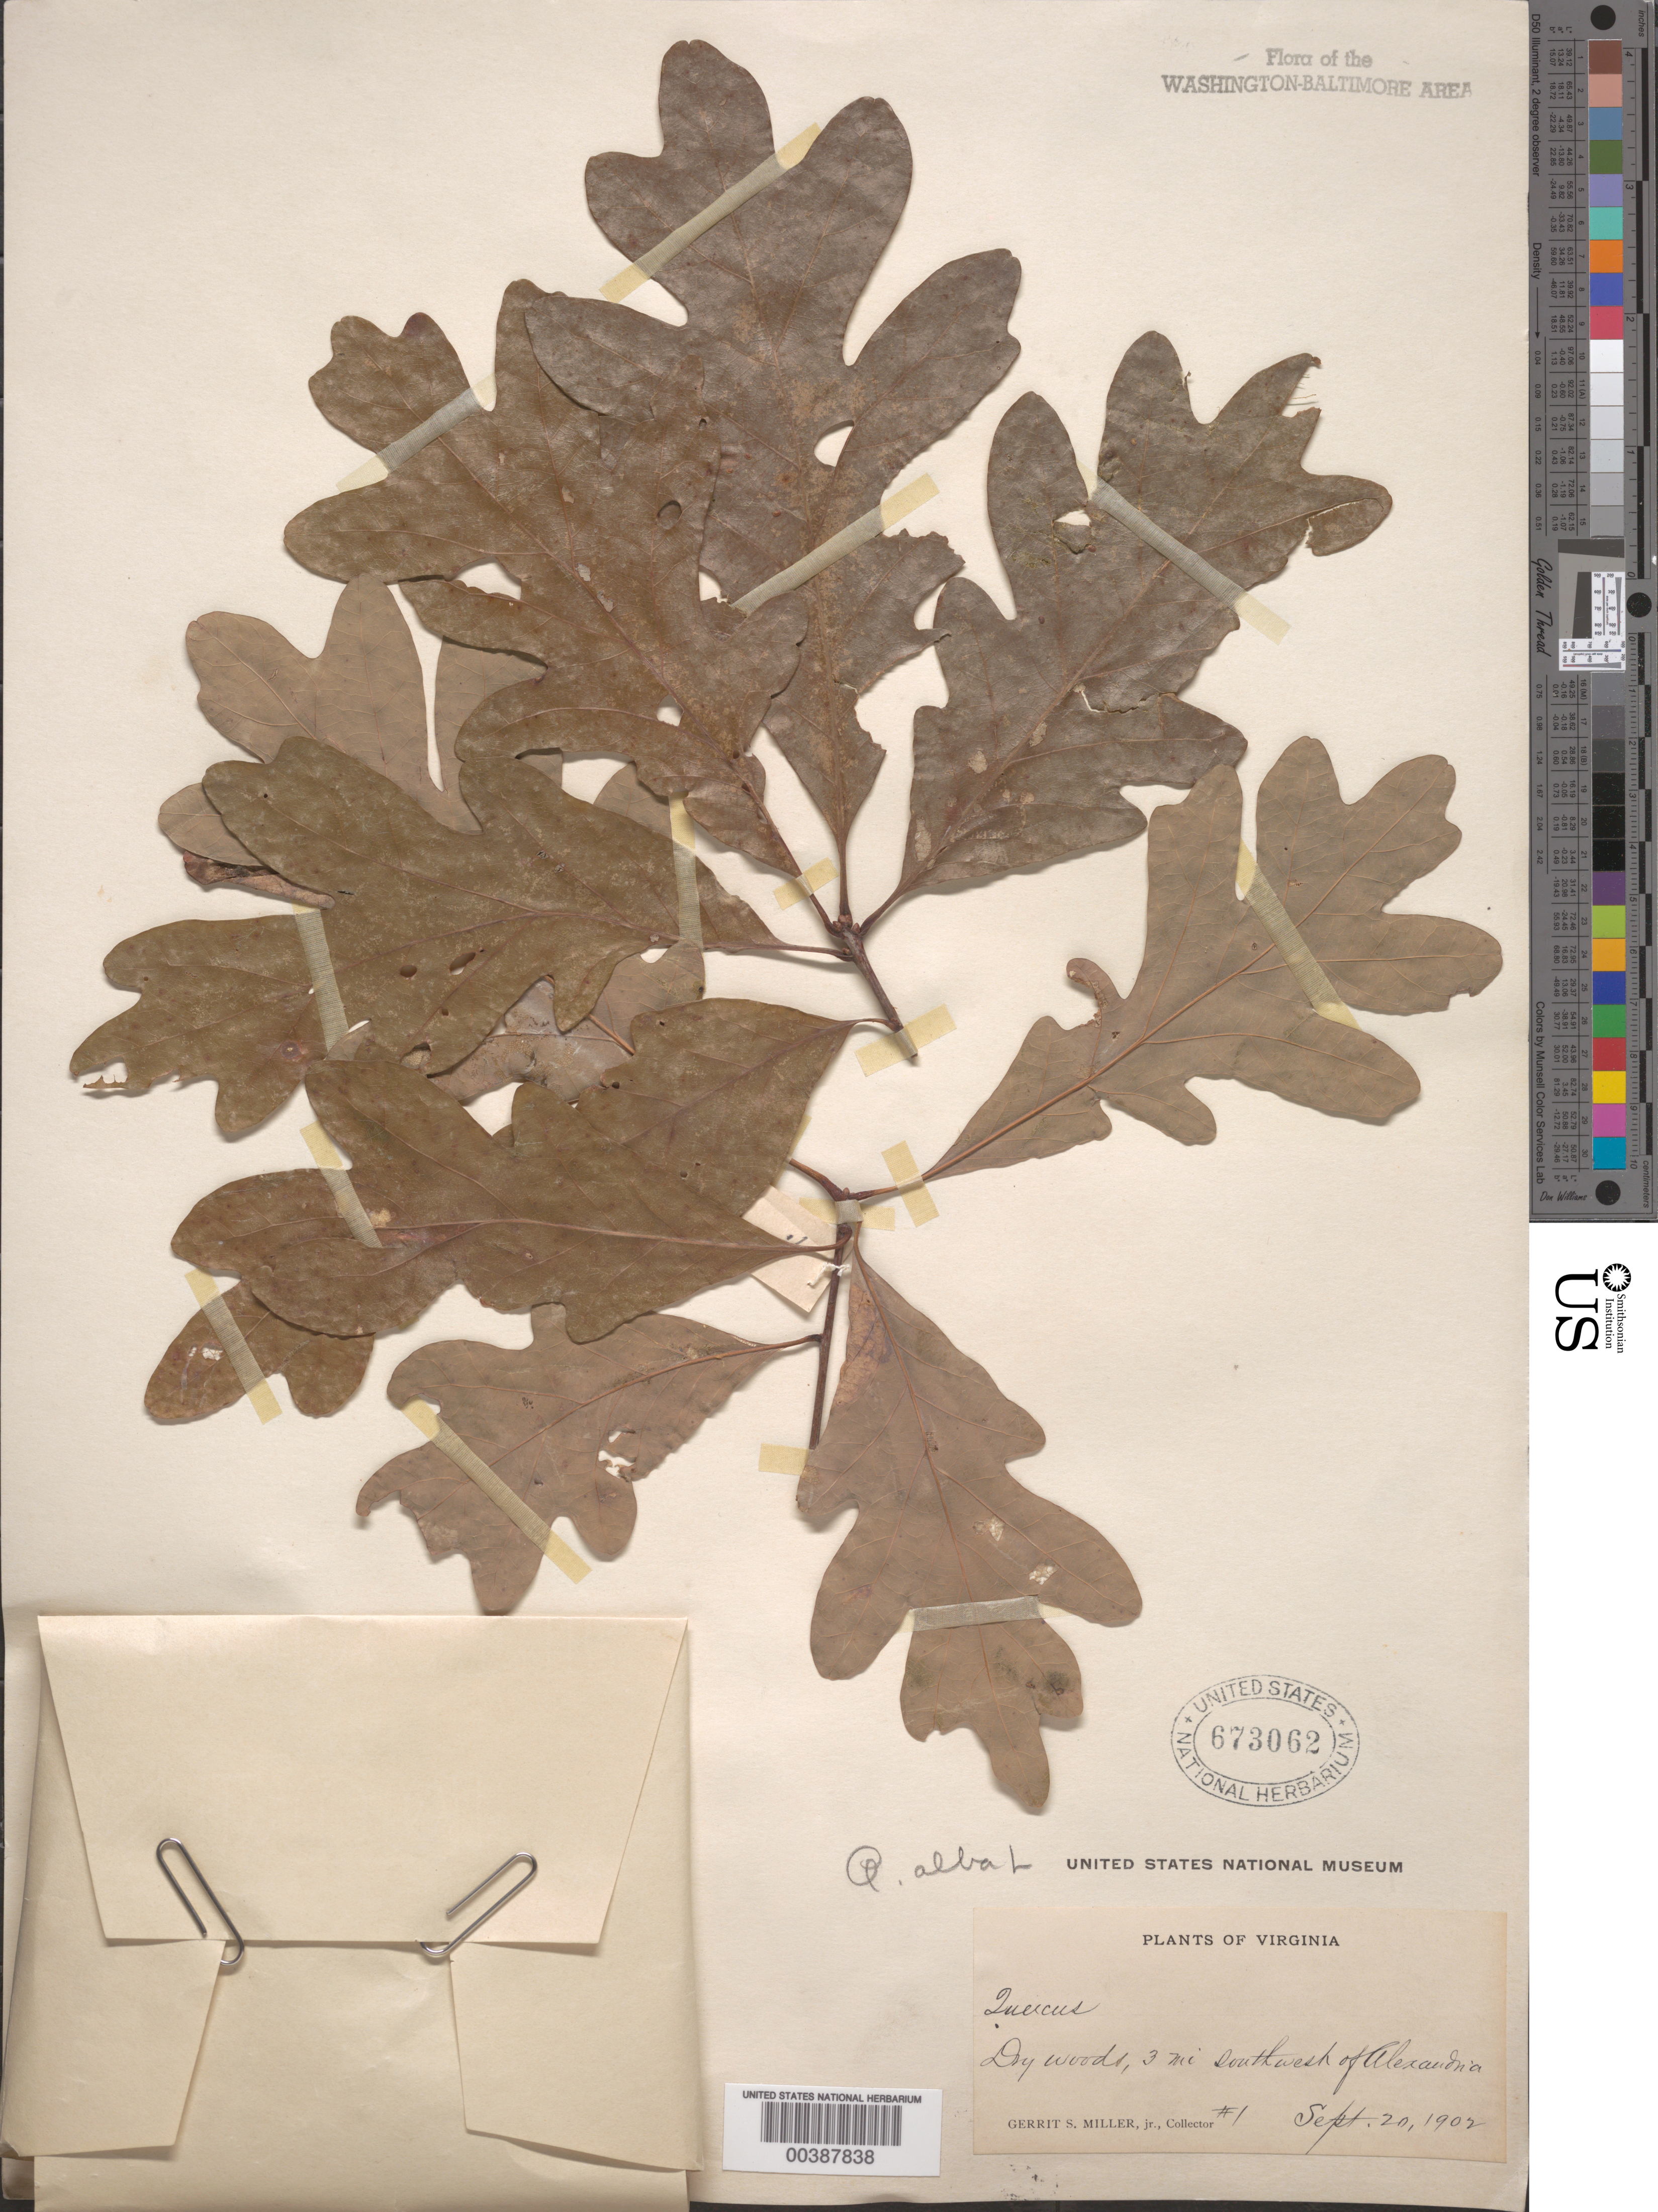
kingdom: Plantae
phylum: Tracheophyta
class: Magnoliopsida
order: Fagales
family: Fagaceae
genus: Quercus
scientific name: Quercus alba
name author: L.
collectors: G. S. Miller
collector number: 1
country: United States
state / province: Virginia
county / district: Fairfax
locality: Southwest of Alexandria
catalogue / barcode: US 673062